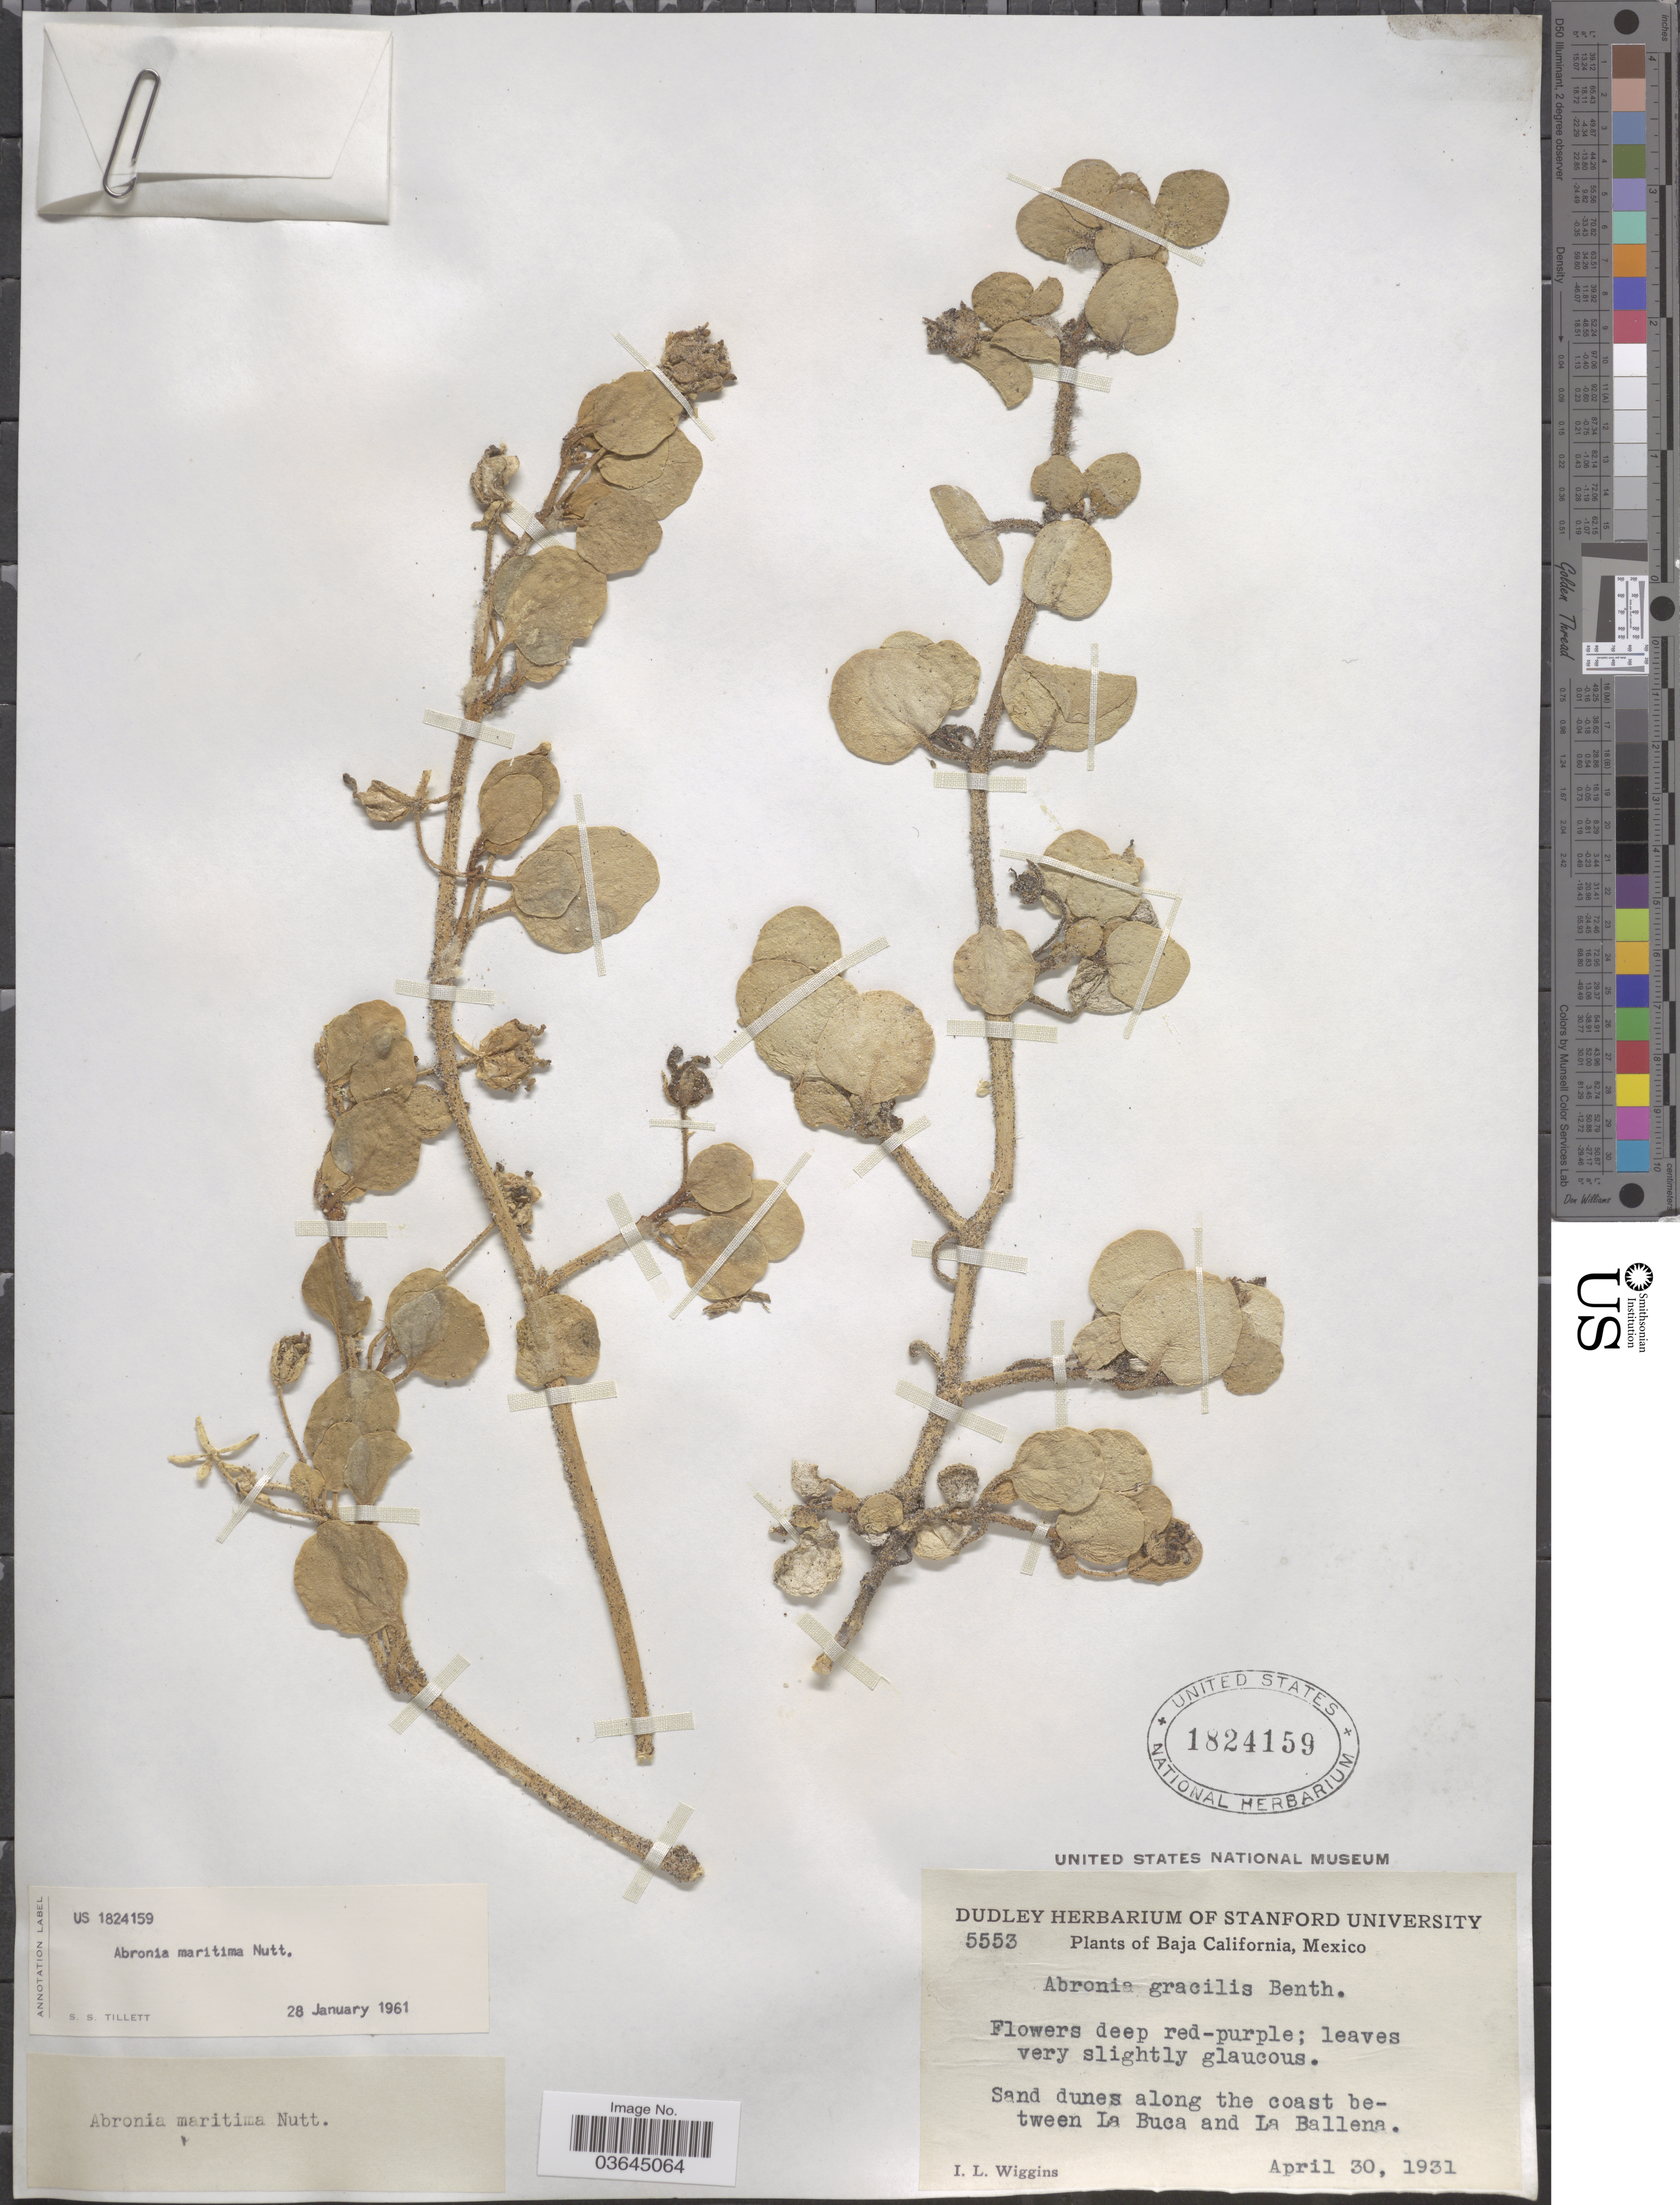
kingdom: Plantae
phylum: Tracheophyta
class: Magnoliopsida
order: Caryophyllales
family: Nyctaginaceae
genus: Abronia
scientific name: Abronia maritima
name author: Nutt. ex S. Watson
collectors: I. L. Wiggins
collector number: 5553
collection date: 1931-04-30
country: Mexico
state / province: Baja California Sur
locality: Sand dunes along the coast between La Buca and La Ballena.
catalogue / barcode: US 1824159